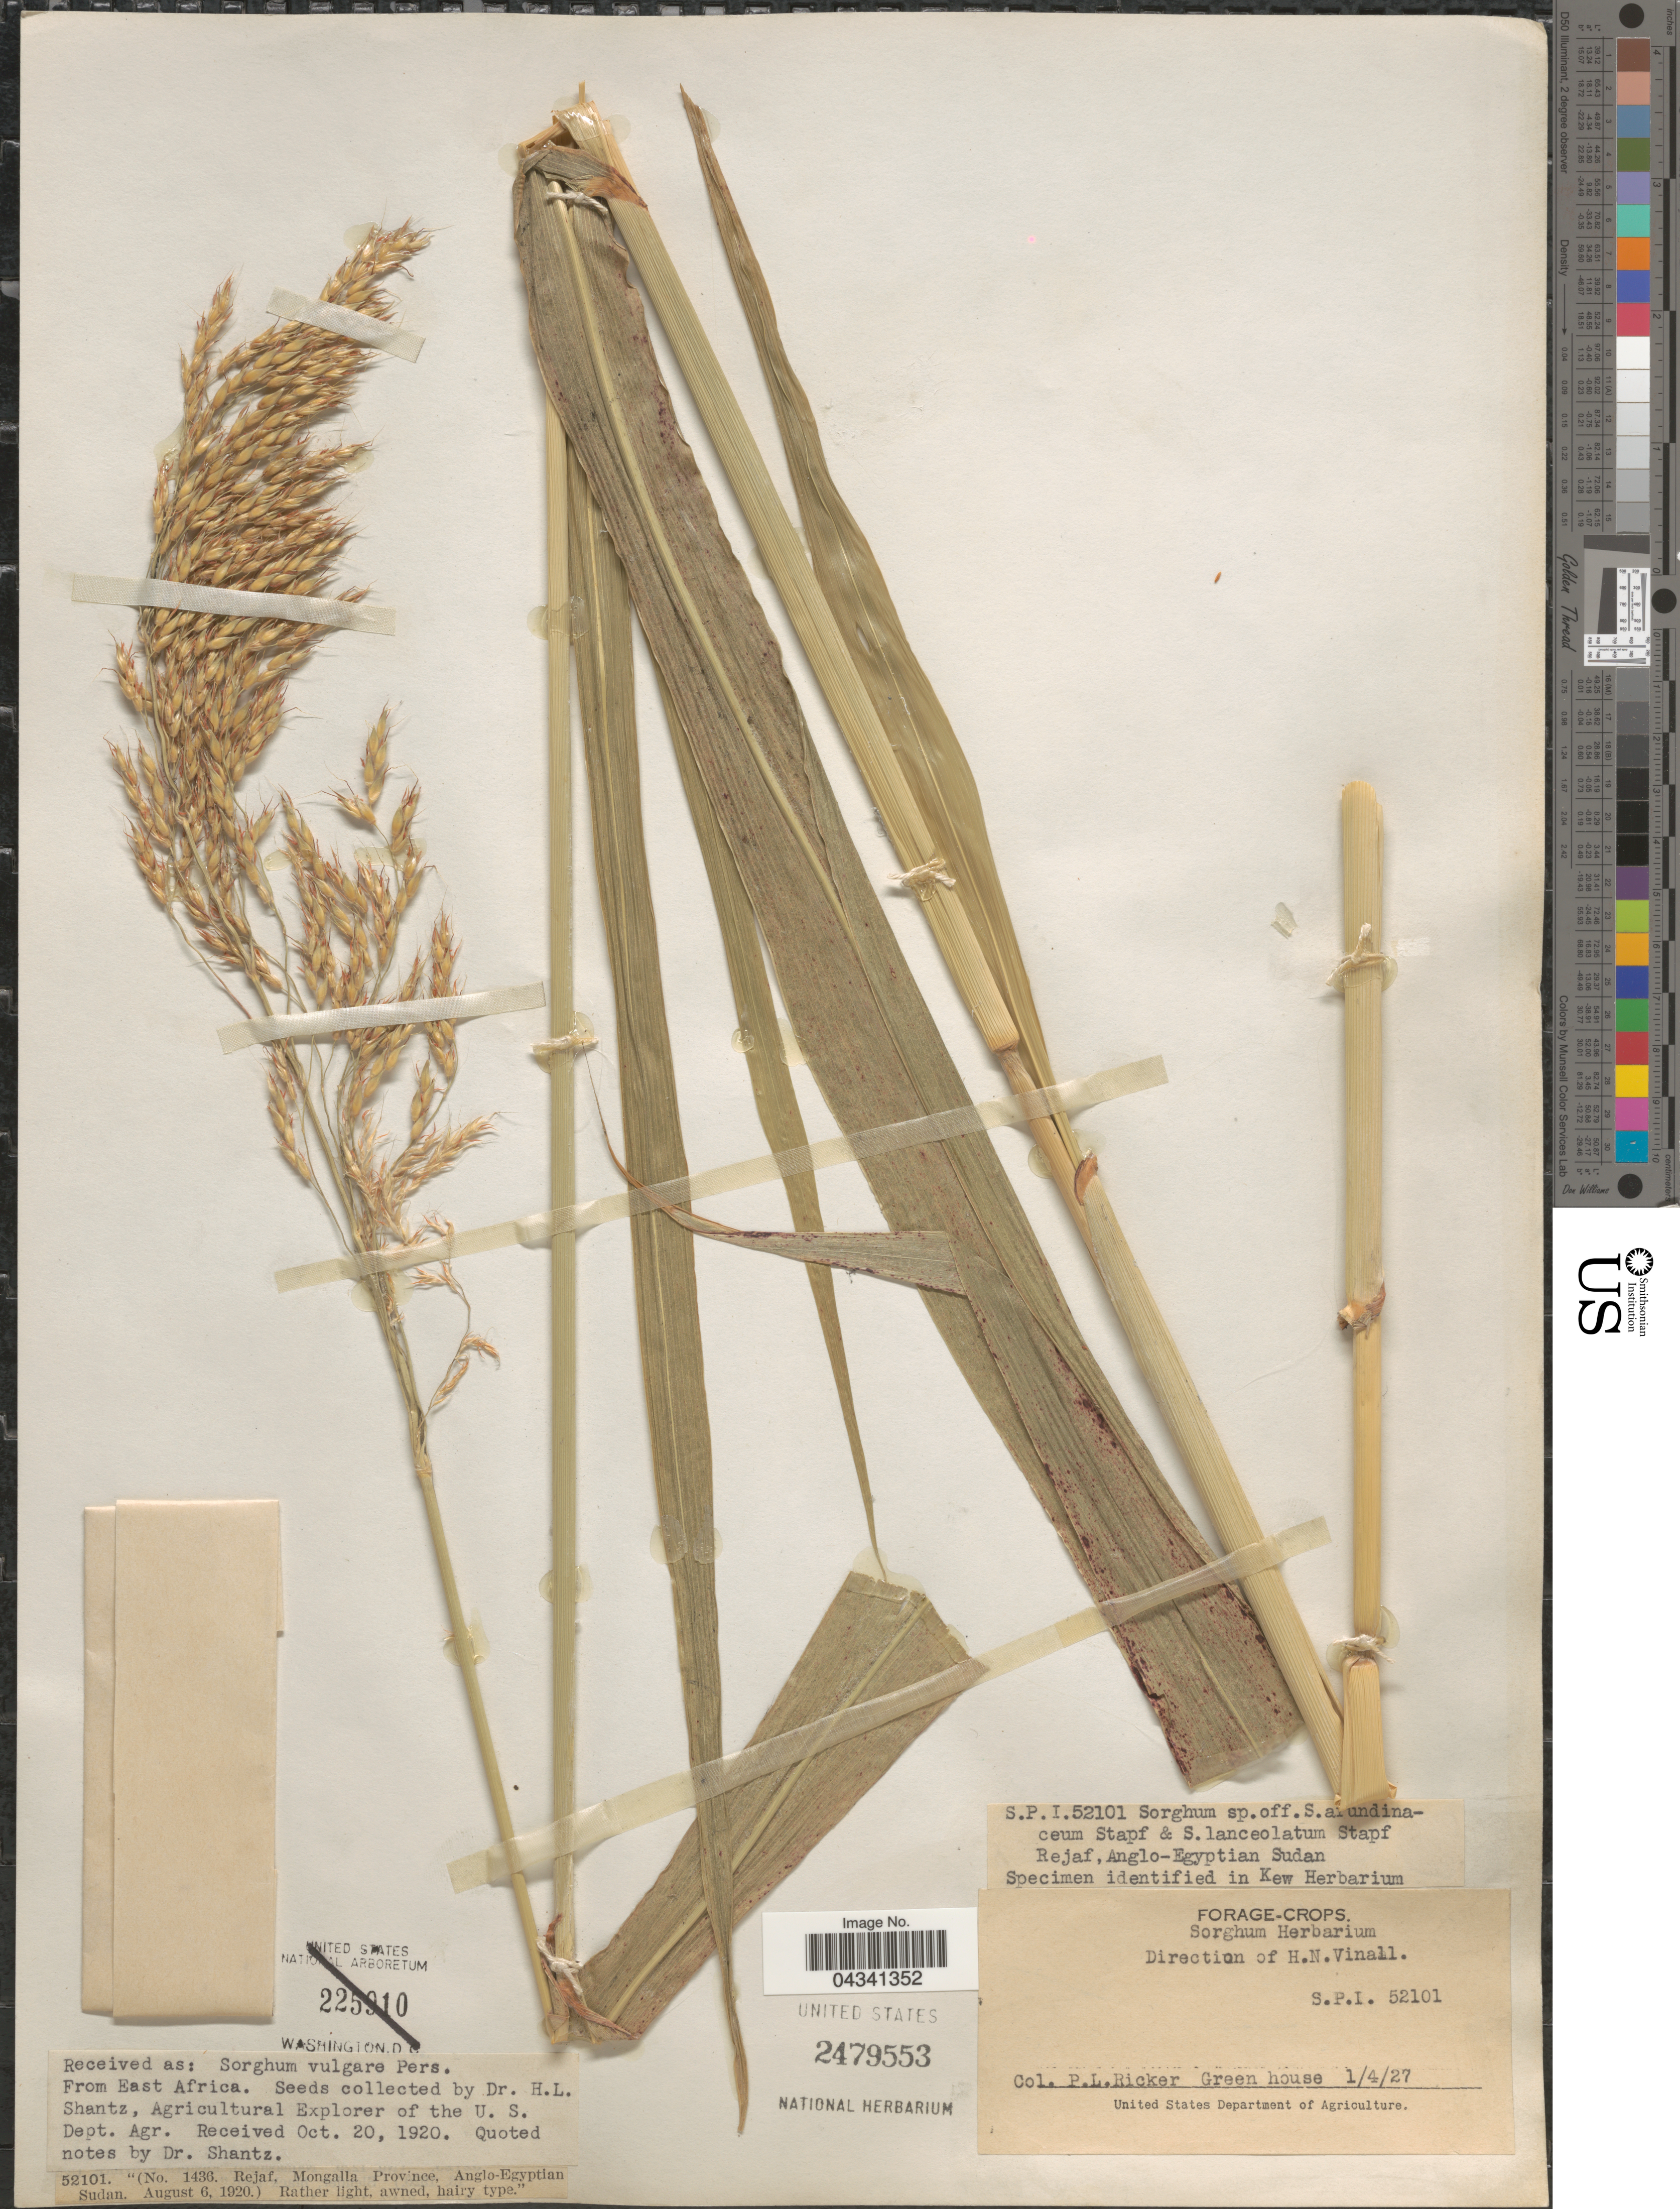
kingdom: Plantae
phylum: Tracheophyta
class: Liliopsida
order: Poales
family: Poaceae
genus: Sorghum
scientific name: Sorghum arundinaceum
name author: (Desv.) Stapf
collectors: P. Ricker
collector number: S.P.I. 52101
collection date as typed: Transcribed d/m/y: 1/4/27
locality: Green house.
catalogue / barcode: US 2479553